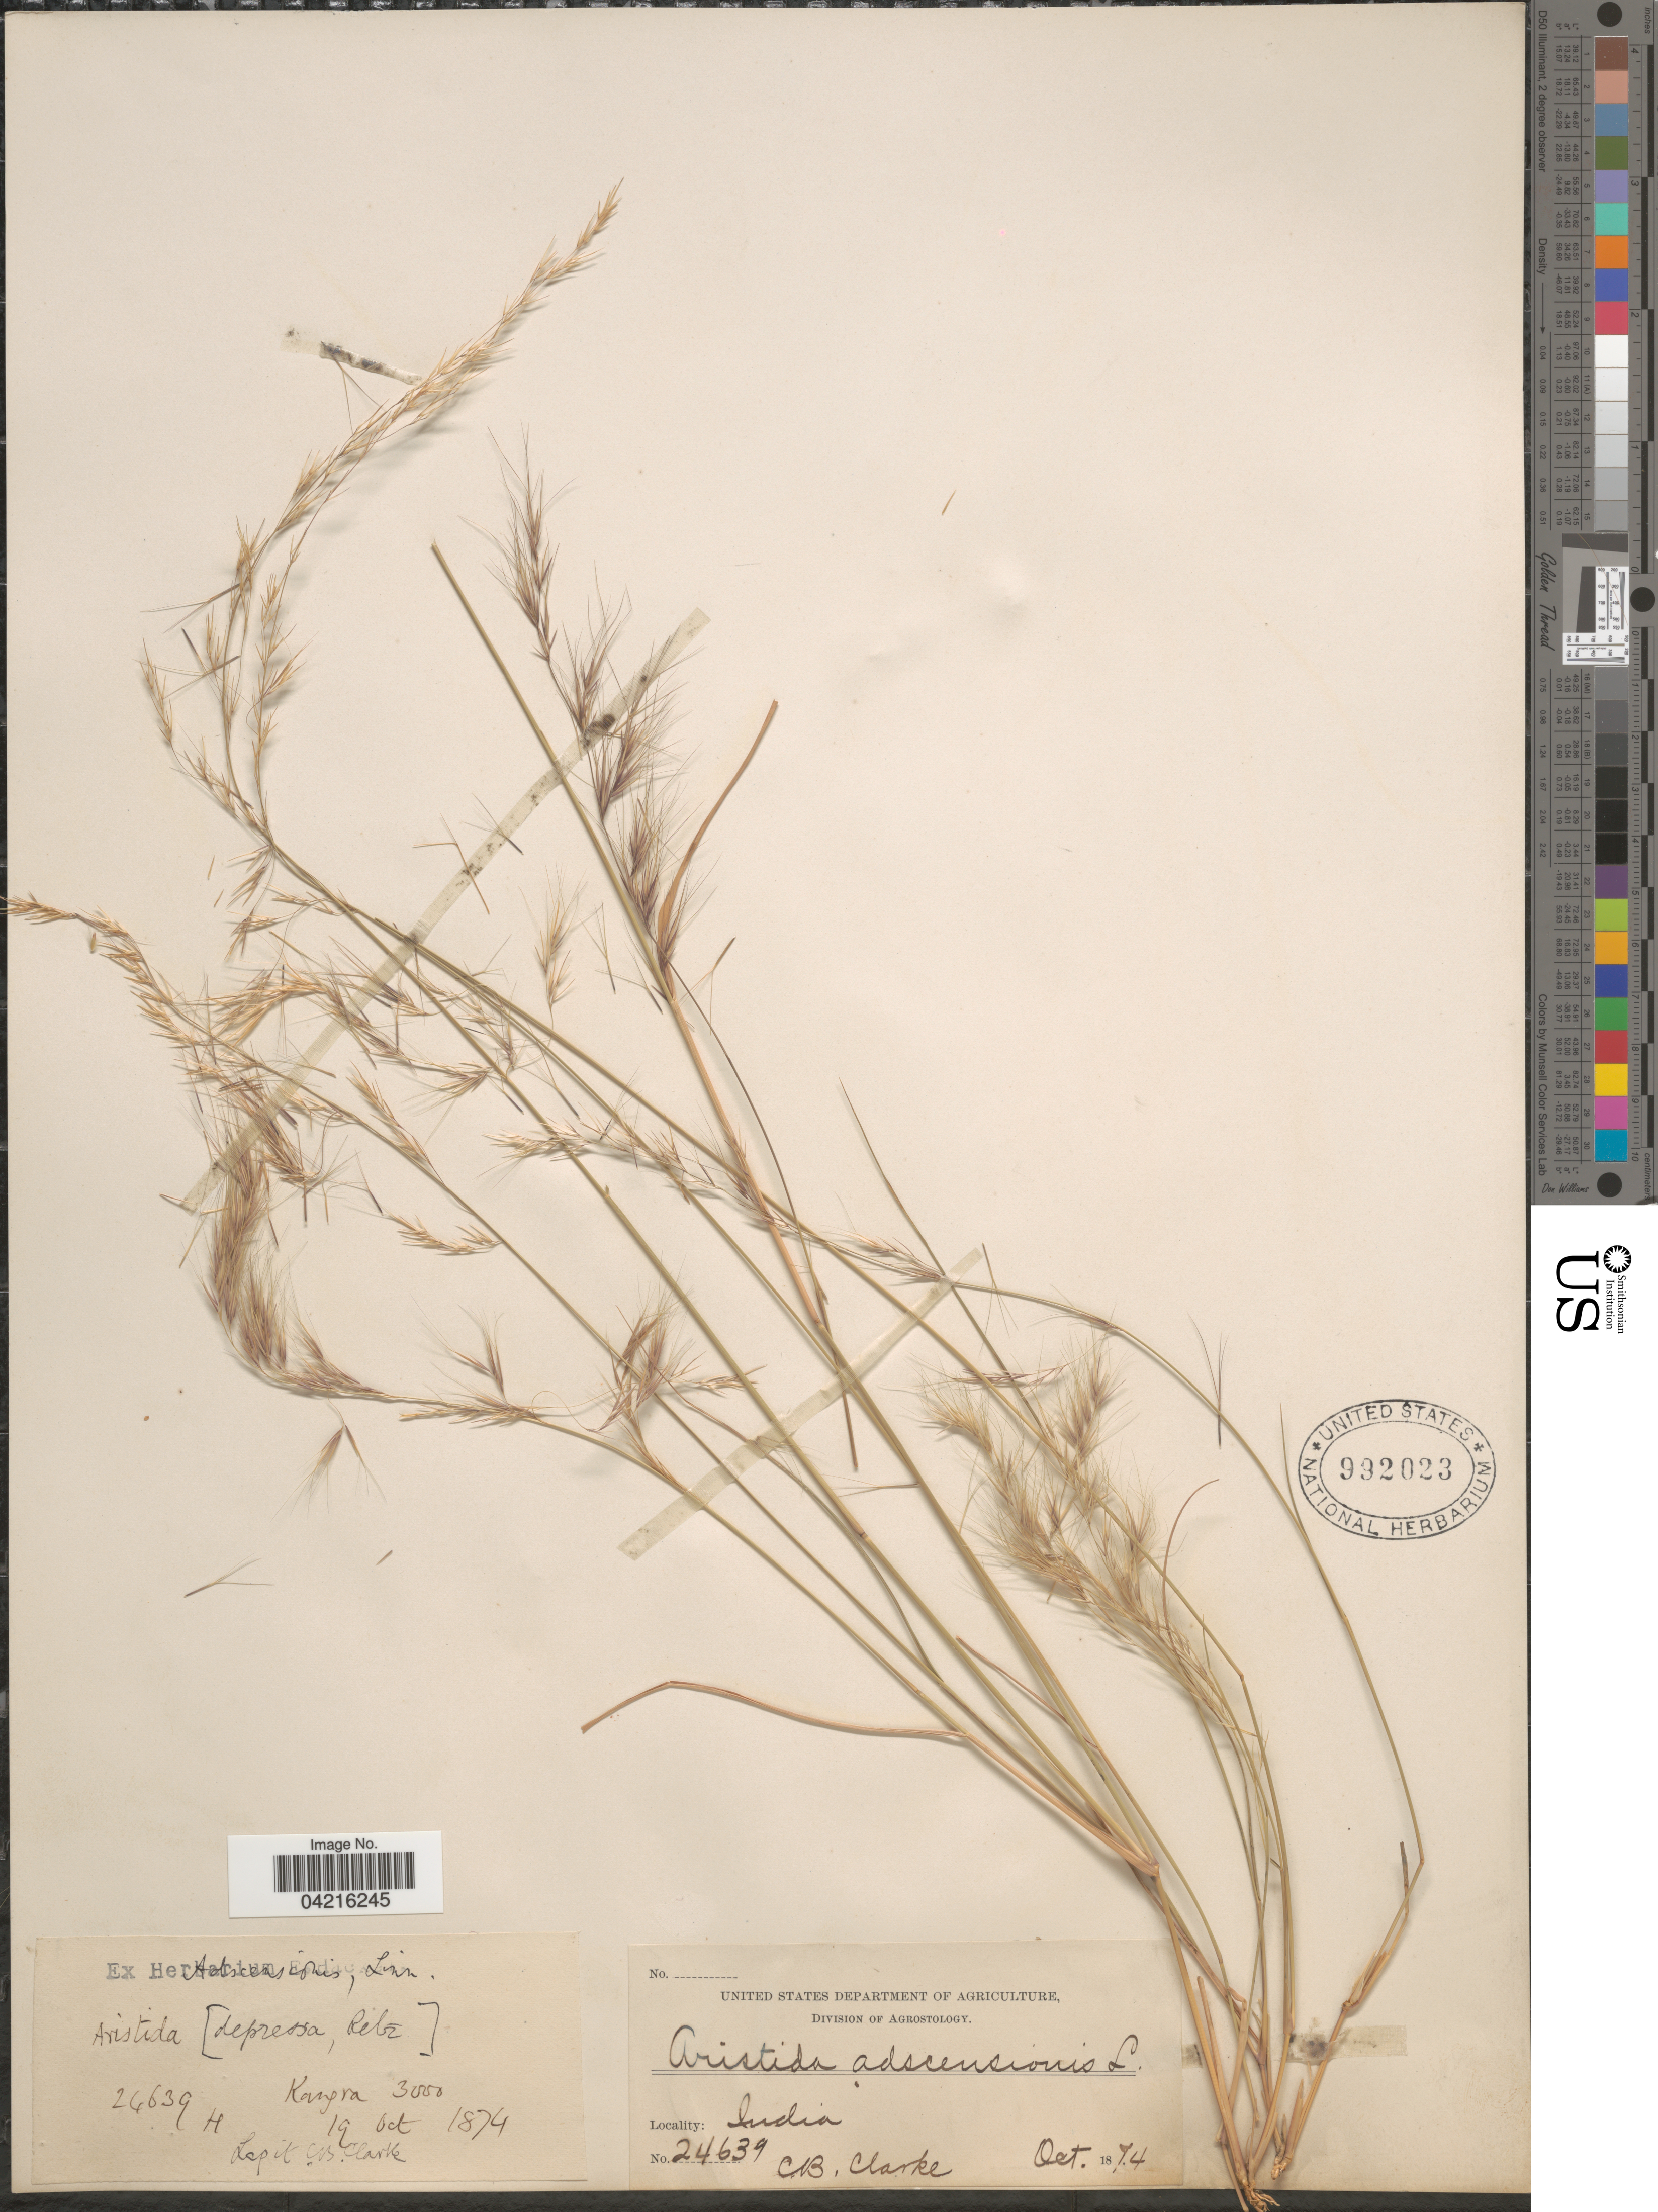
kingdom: Plantae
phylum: Tracheophyta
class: Liliopsida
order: Poales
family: Poaceae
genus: Aristida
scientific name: Aristida adscensionis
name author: L.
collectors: C. B. Clarke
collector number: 24639H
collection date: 1874-10-19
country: India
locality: Kangra.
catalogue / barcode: US 992023